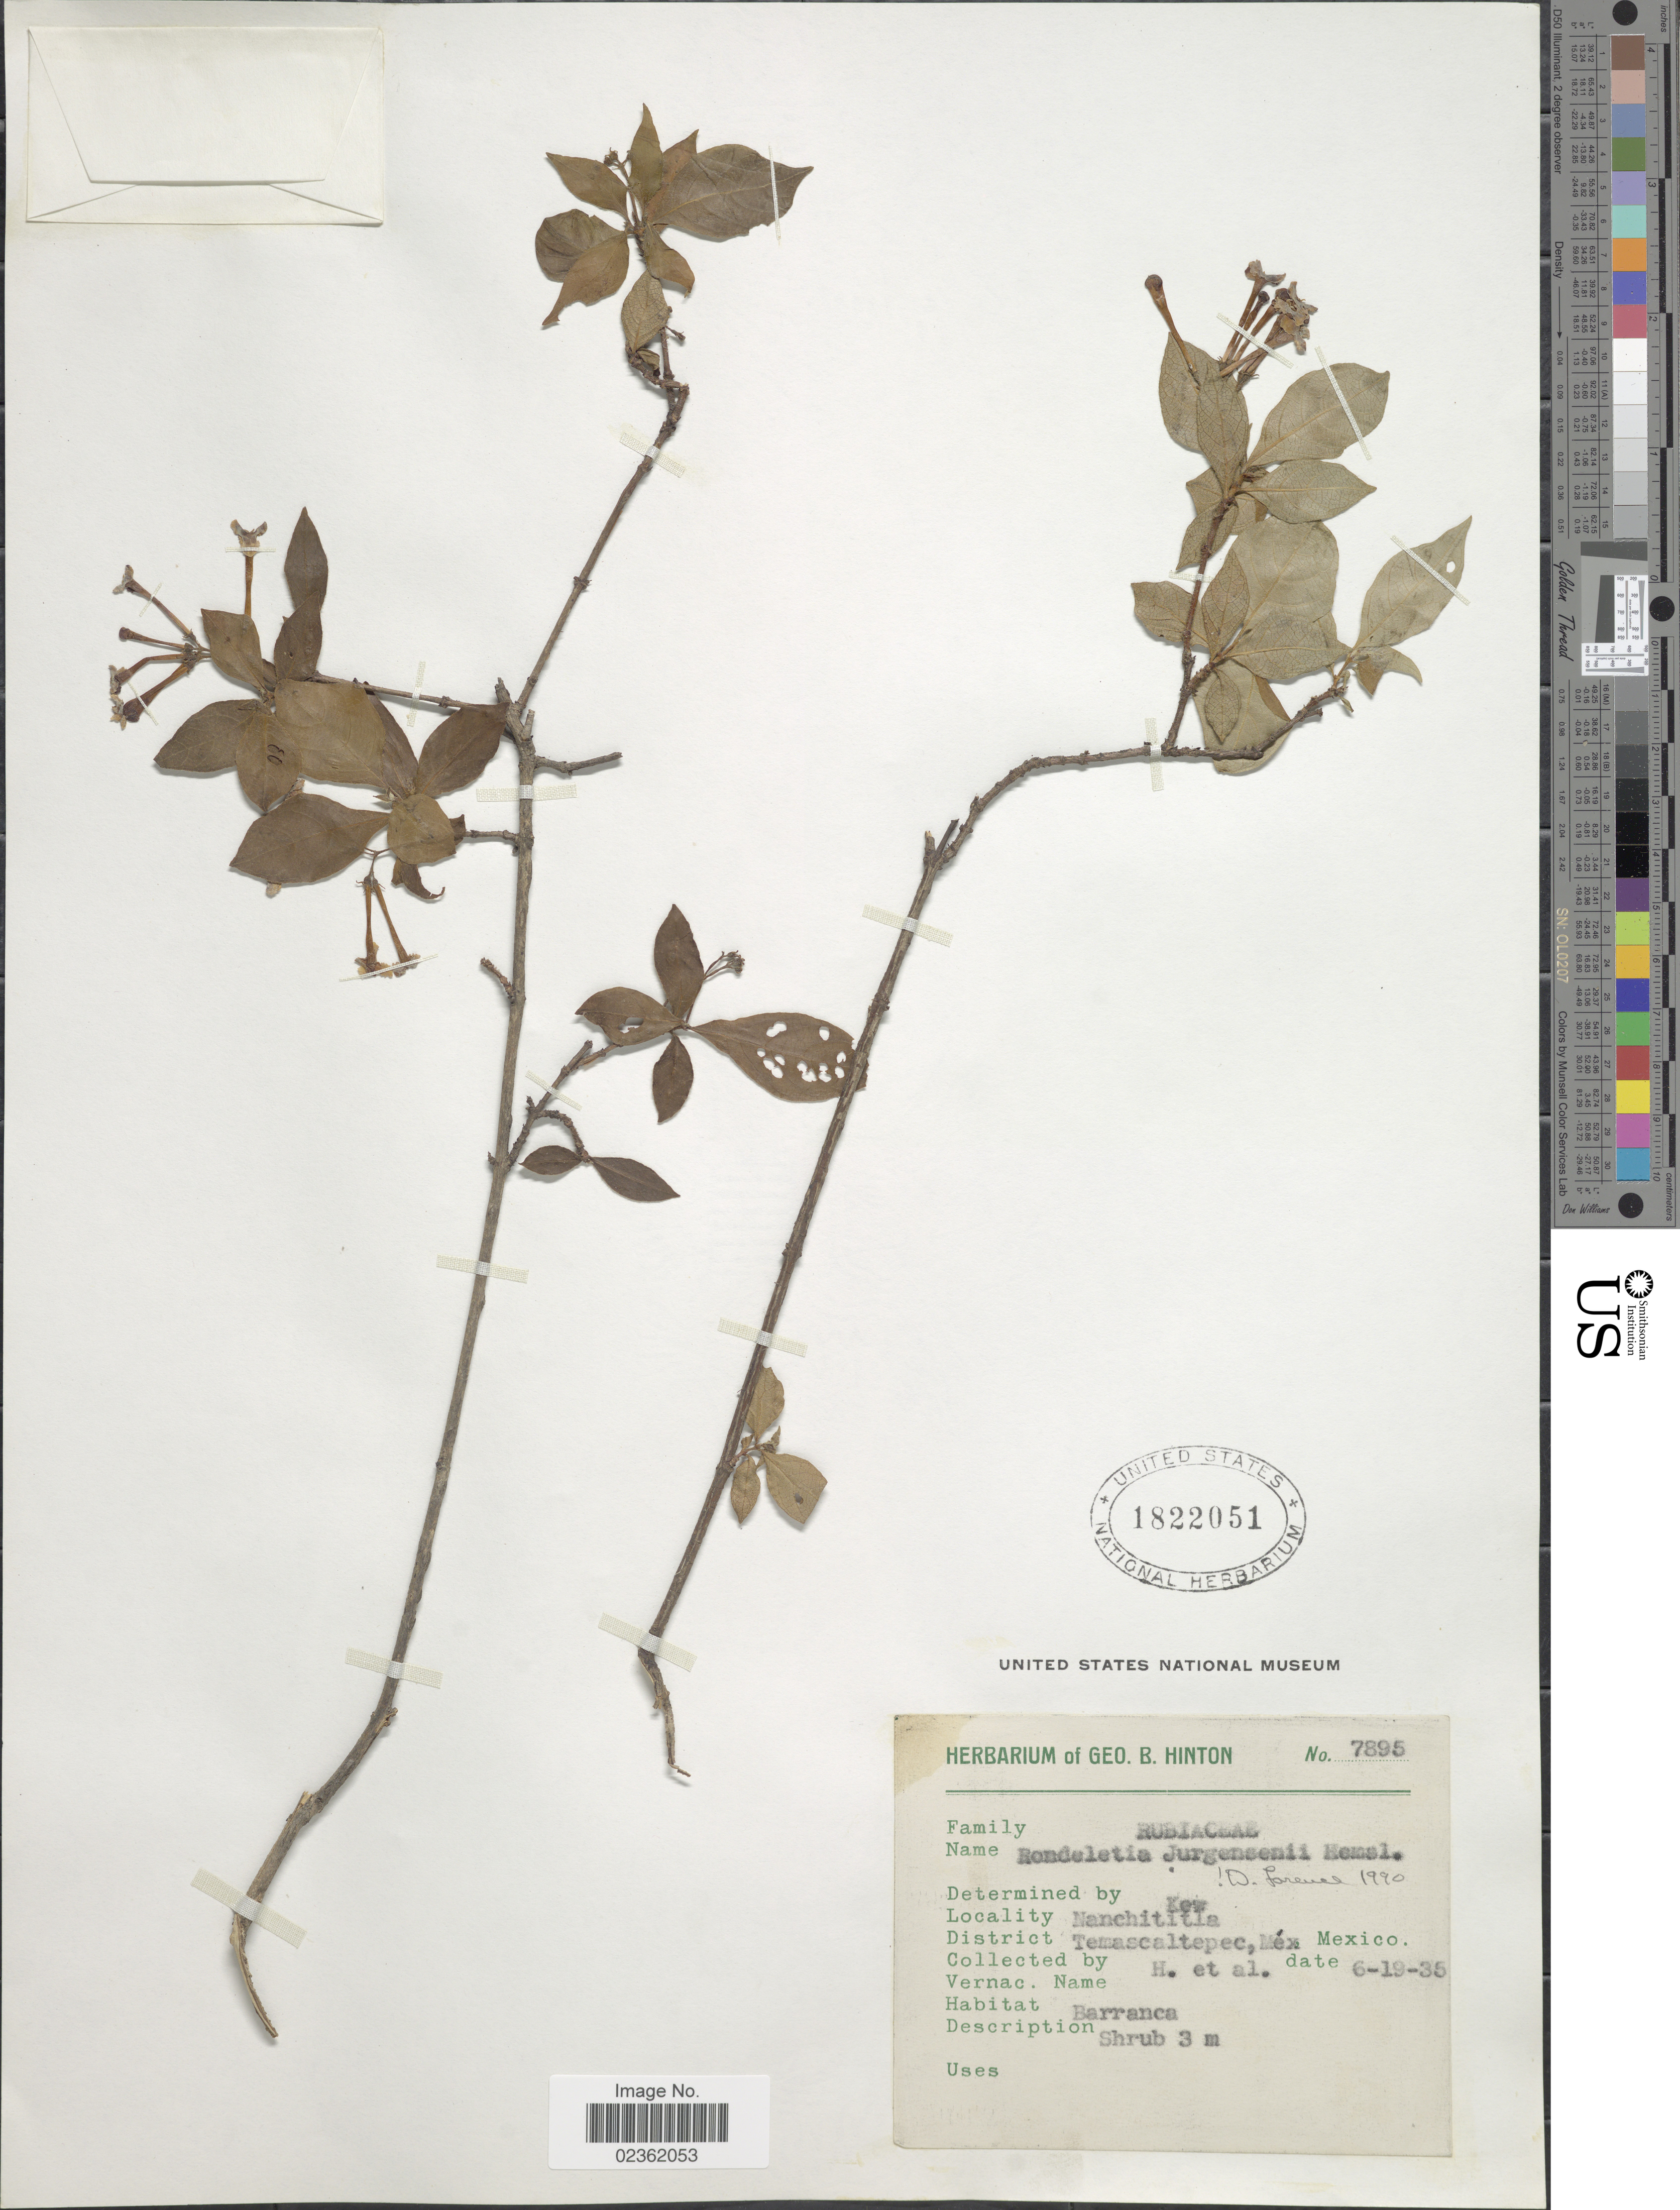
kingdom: Plantae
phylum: Tracheophyta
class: Magnoliopsida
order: Gentianales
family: Rubiaceae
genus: Rondeletia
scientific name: Rondeletia jurgensenii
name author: Hemsl.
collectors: G. B. Hinton & et al.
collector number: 7895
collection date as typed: Transcribed d/m/y: 19/6/35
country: Mexico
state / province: México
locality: Nanchitla, District Temascaltepec, barranca.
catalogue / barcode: US 1822051